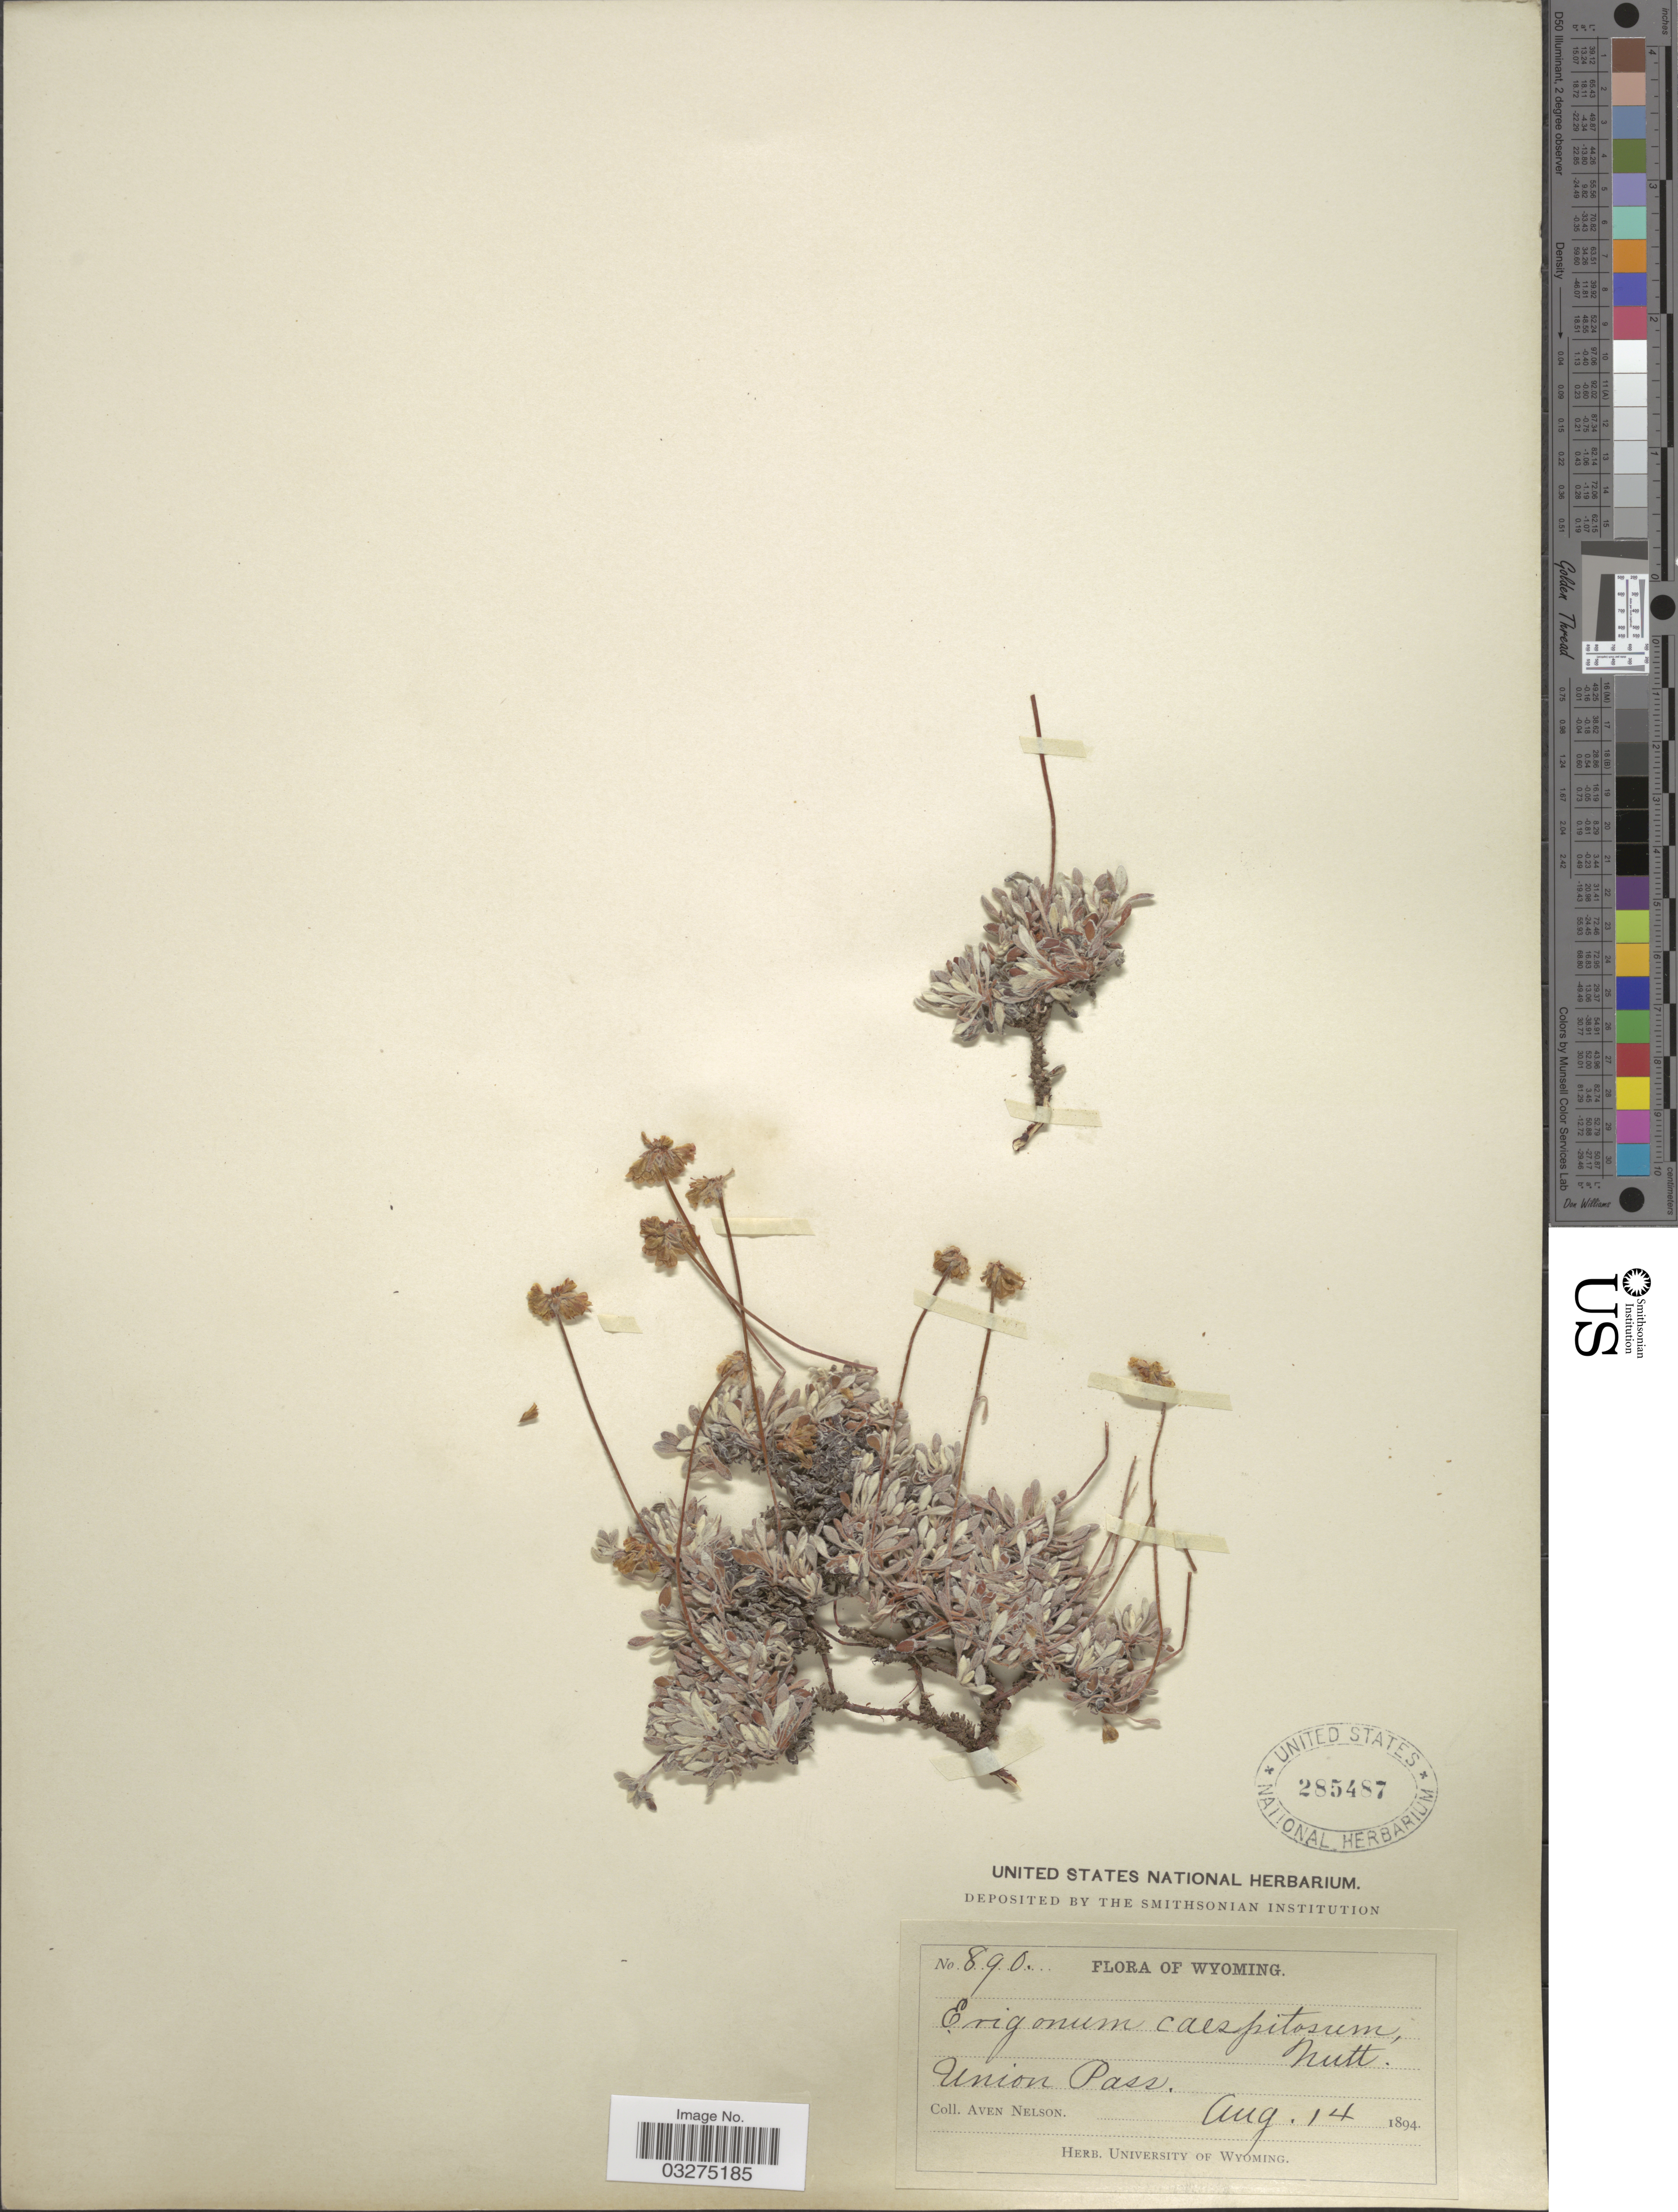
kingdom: Plantae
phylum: Tracheophyta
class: Magnoliopsida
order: Caryophyllales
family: Polygonaceae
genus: Eriogonum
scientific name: Eriogonum caespitosum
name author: Nutt.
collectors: A. Nelson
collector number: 890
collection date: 1894-08-14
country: United States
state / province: Wyoming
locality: Union Pass.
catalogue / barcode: US 285487